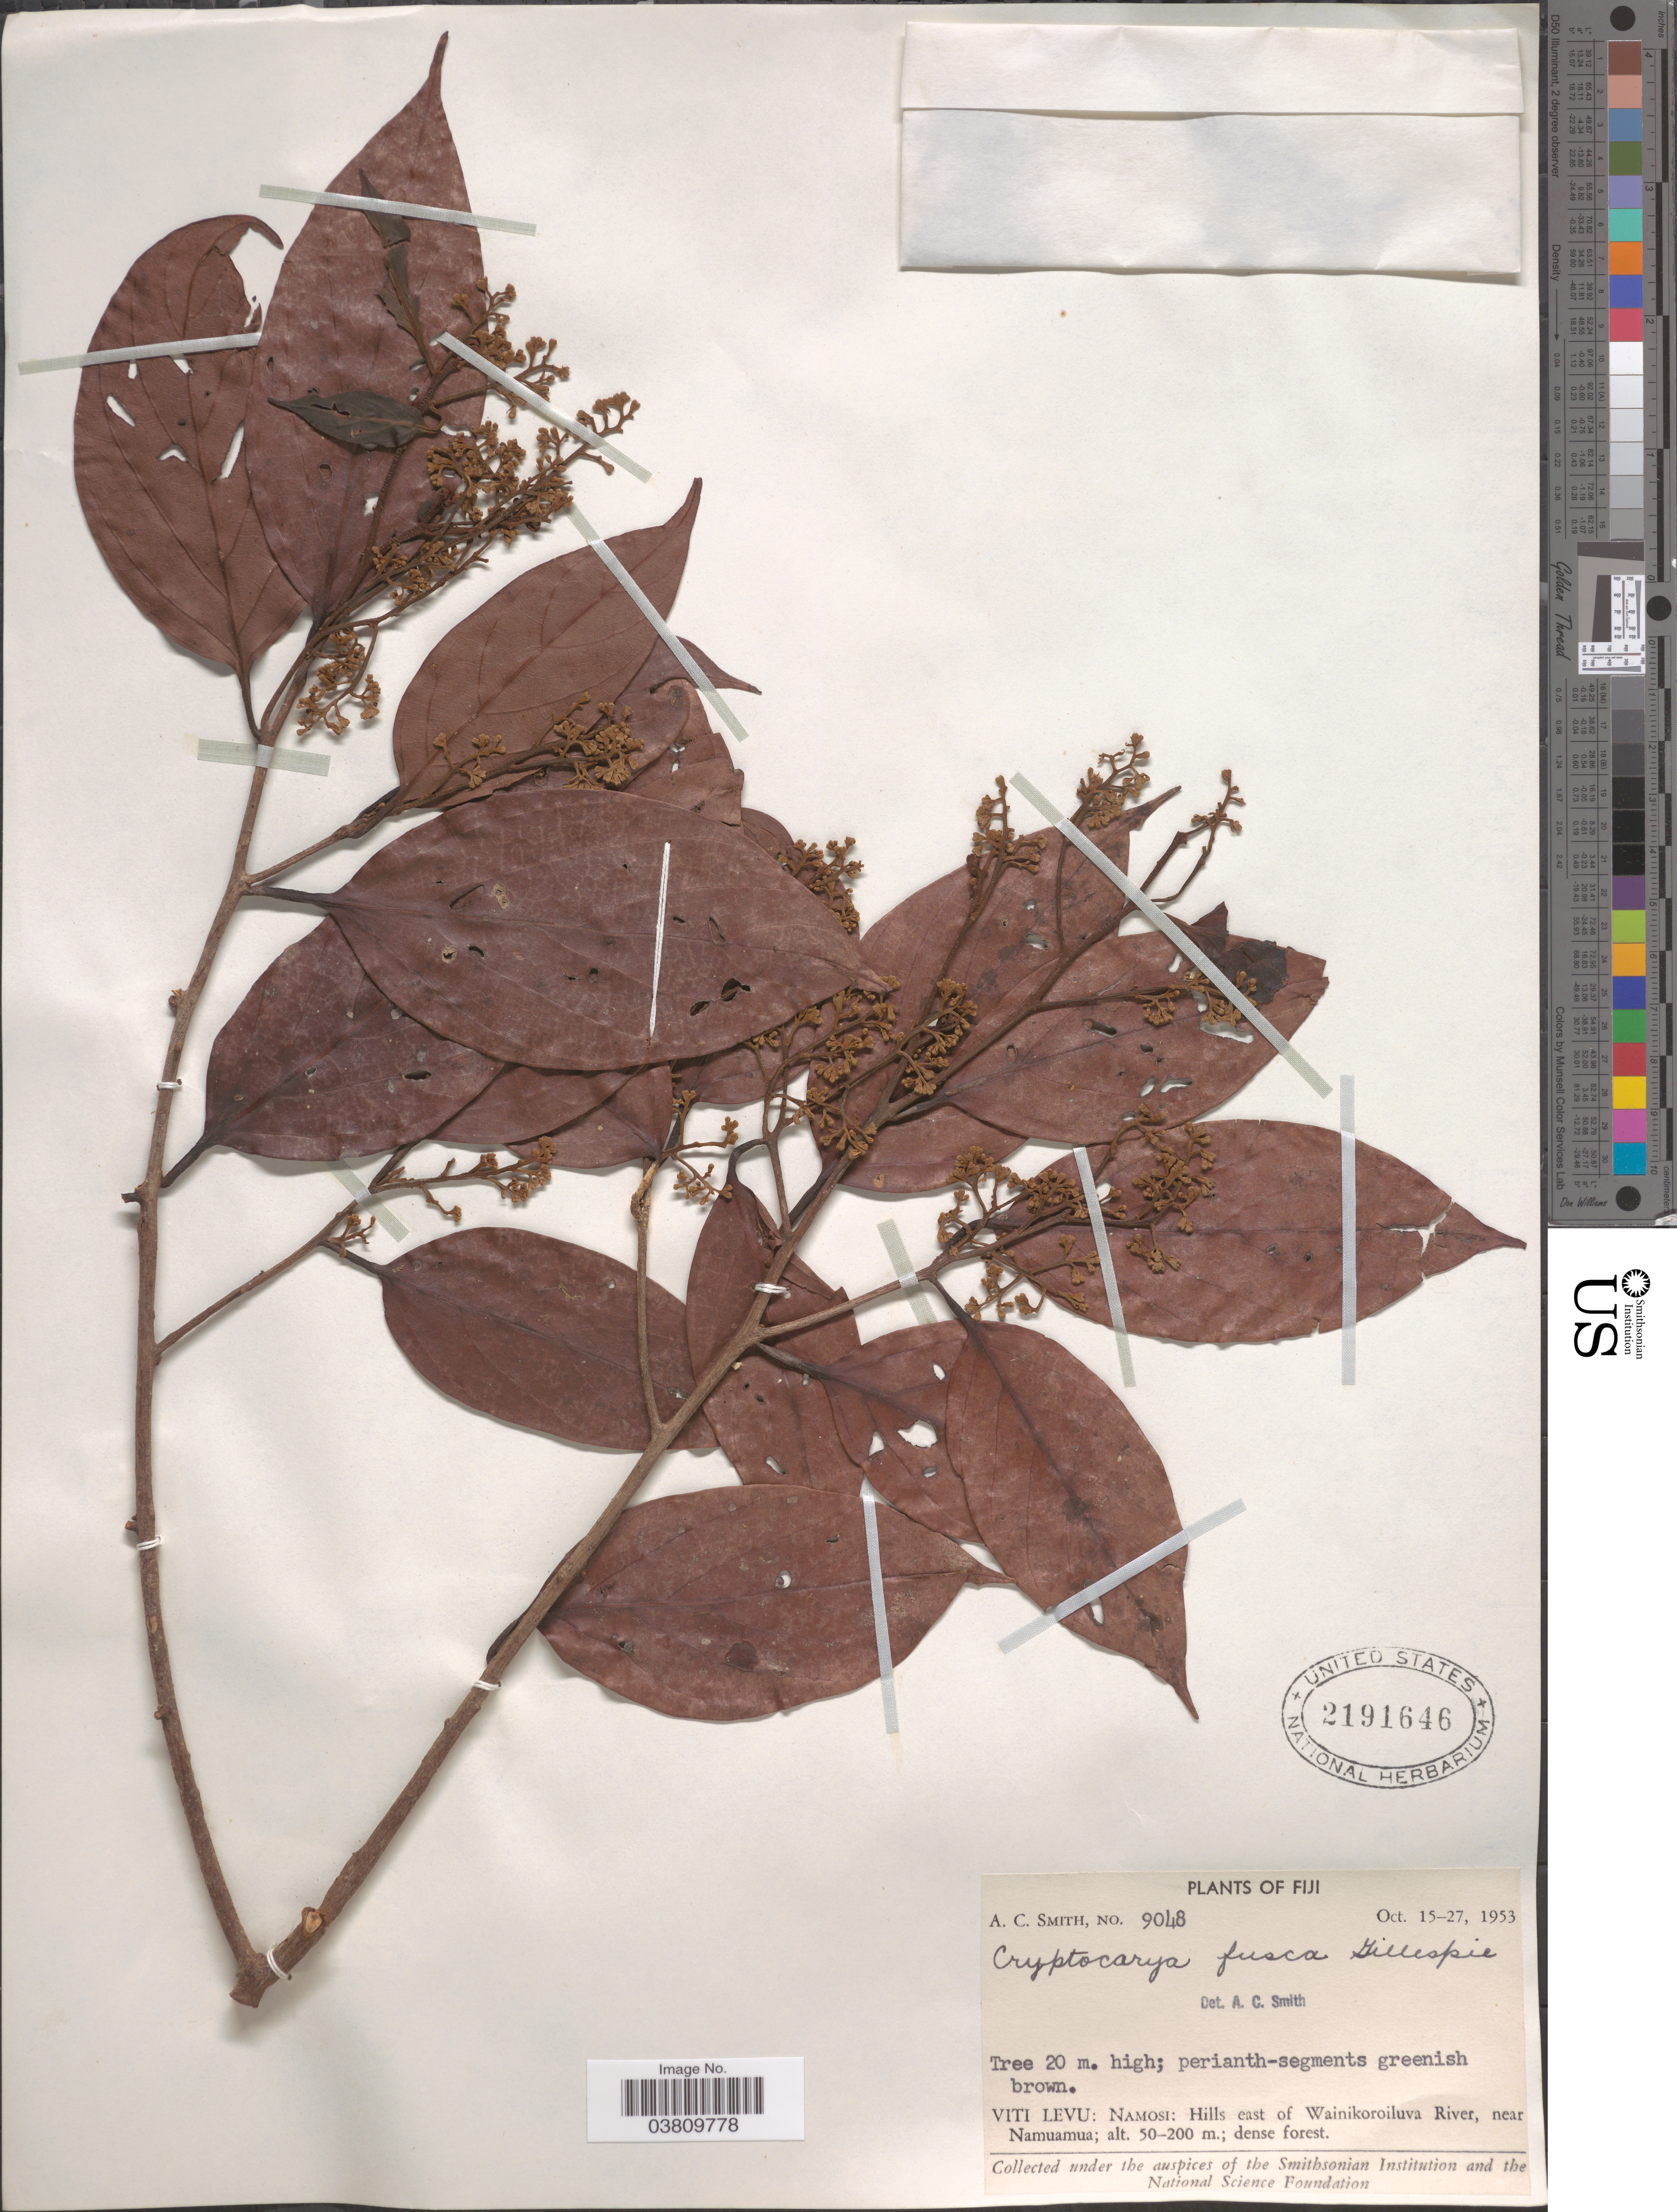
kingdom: Plantae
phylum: Tracheophyta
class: Magnoliopsida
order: Laurales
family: Lauraceae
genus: Cryptocarya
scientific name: Cryptocarya fusca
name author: Gillespie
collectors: A. C. Smith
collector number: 9048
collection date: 1953-10-15/1953-10-27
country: Fiji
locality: Viti Levu: Namosi: Hills east of Wainikoroiluva River, near Namuamua.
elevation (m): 50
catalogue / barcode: US 2191646